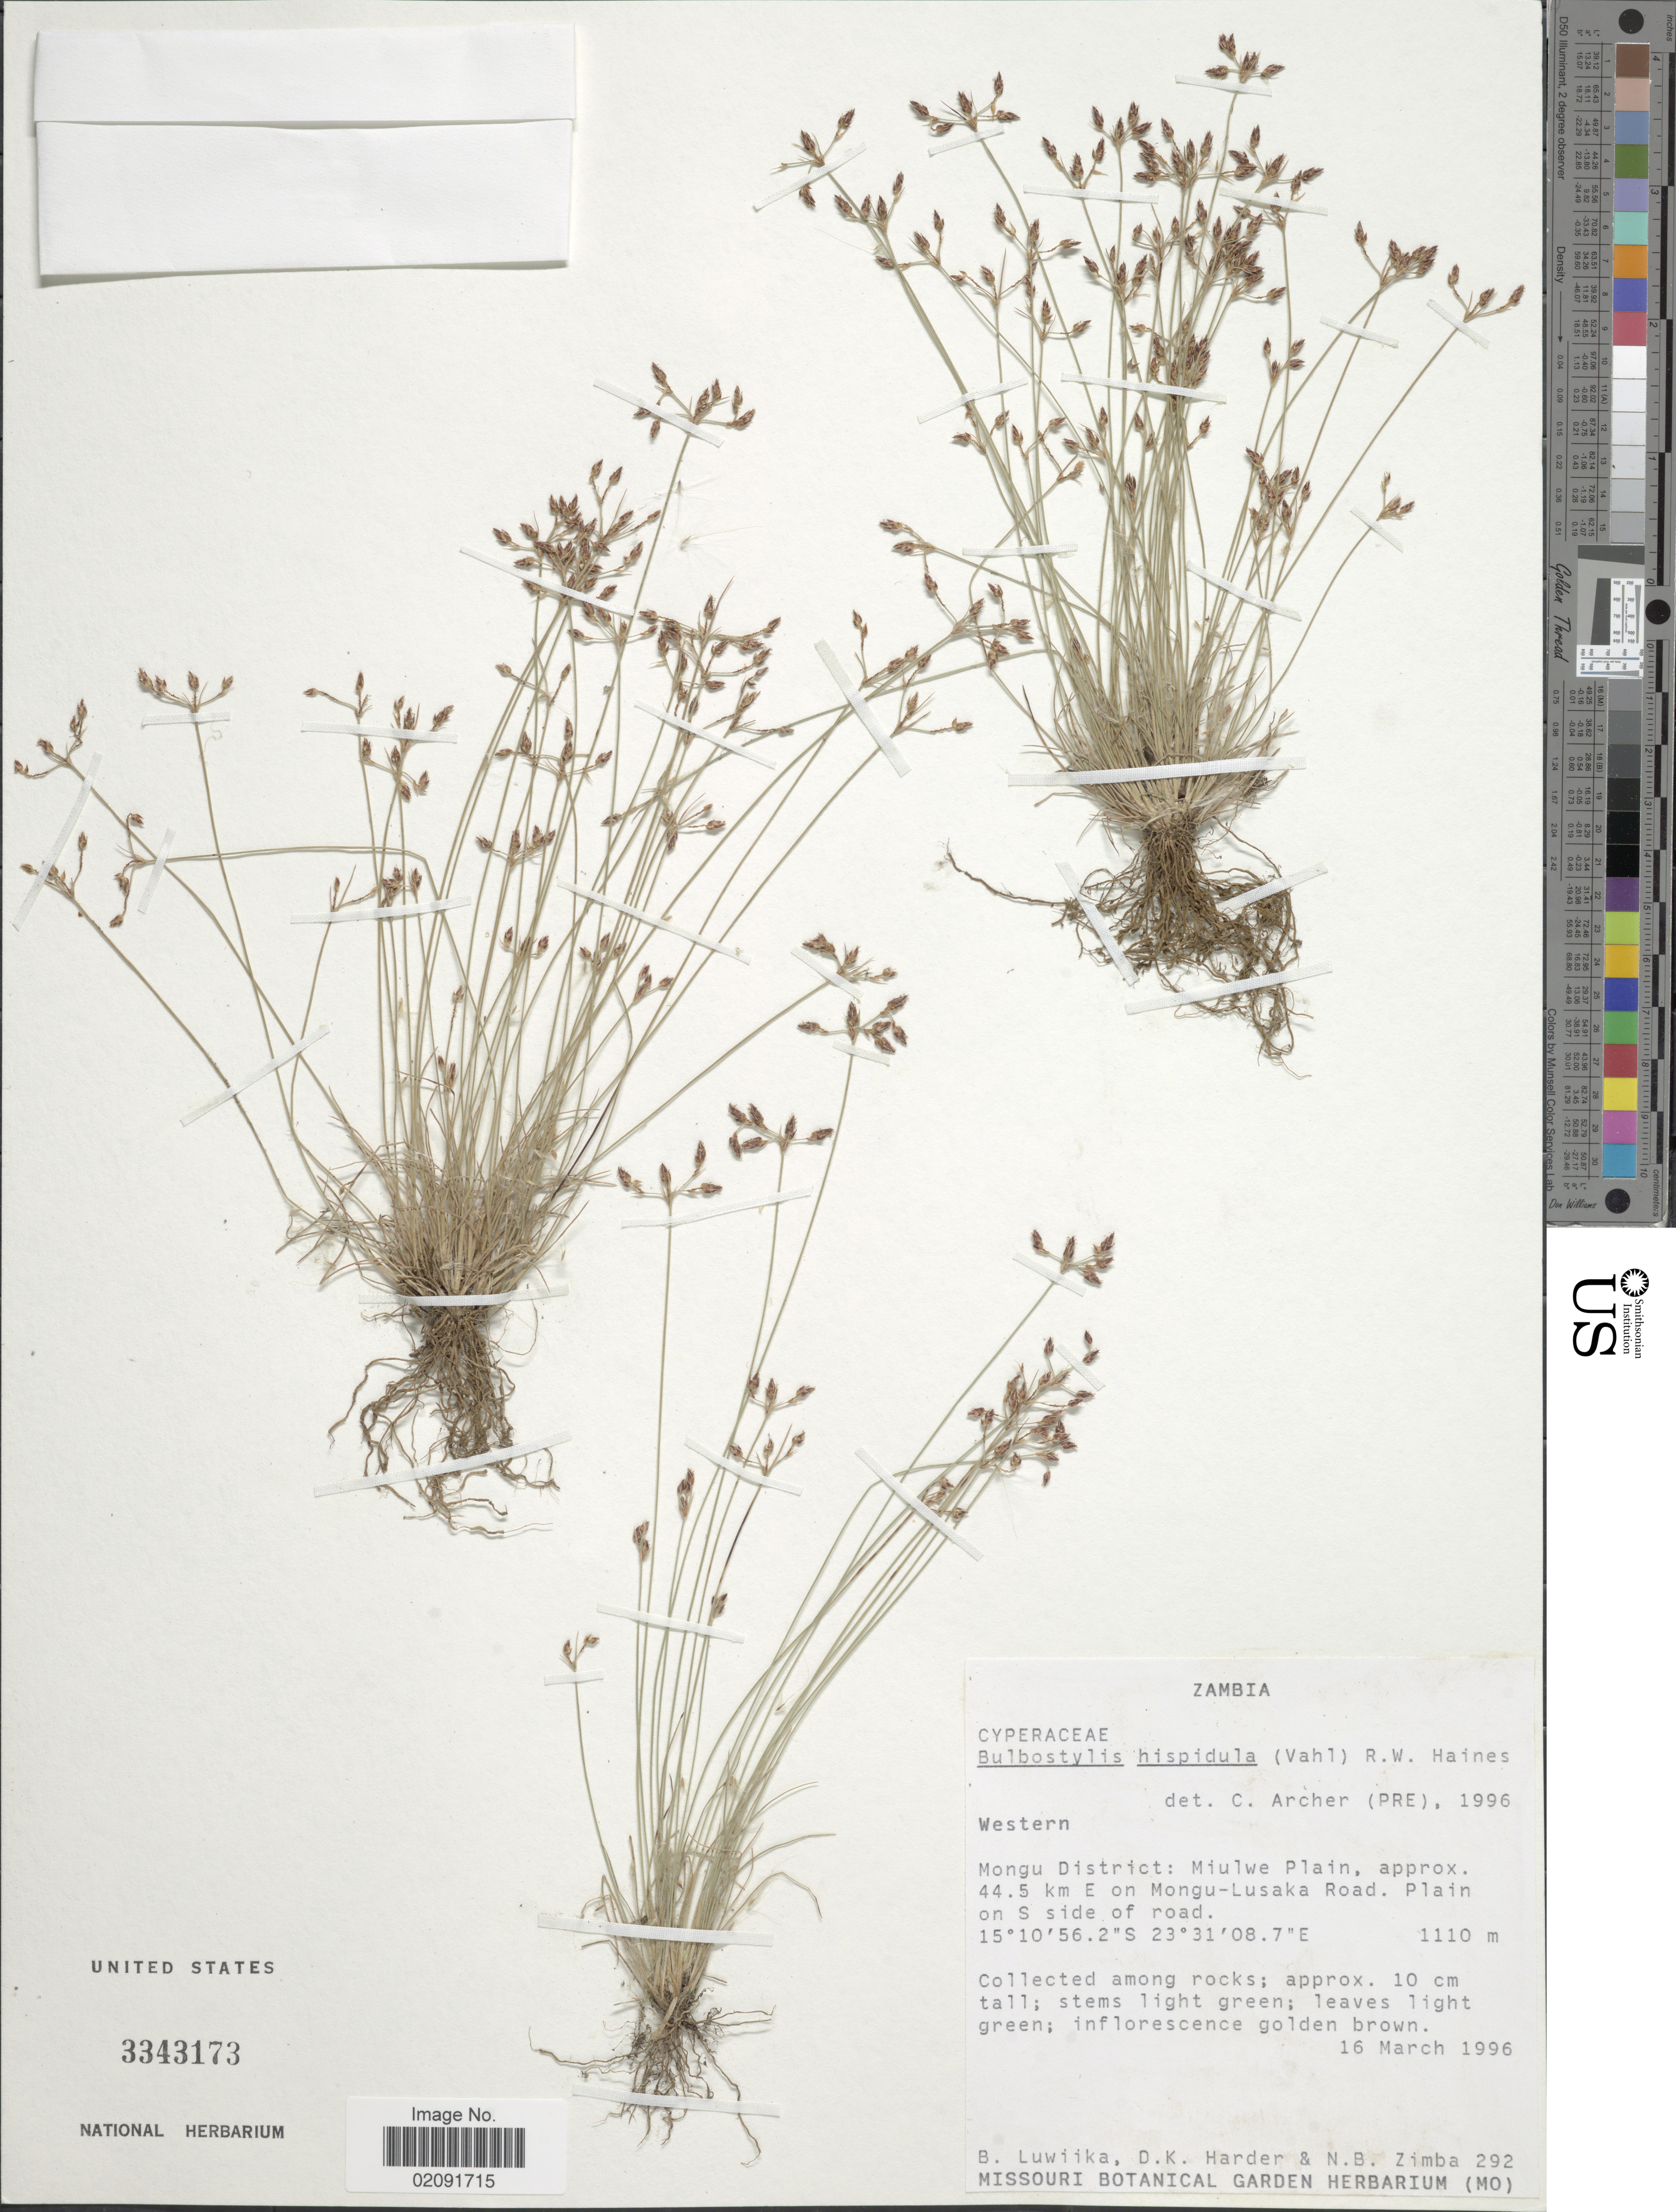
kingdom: Plantae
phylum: Tracheophyta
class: Liliopsida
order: Poales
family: Cyperaceae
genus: Bulbostylis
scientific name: Bulbostylis hispidula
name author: (Vahl) R.W. Haines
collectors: B. Luwiika, D. Harder & N. B. Zimba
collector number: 292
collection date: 1996-03-16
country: Zambia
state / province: Western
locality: Mongu District: Miulwe Plain, approx. 44.5 km E on Mongu-Lusaka Road. Plain on S side of road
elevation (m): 1110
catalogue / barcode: US 3343173